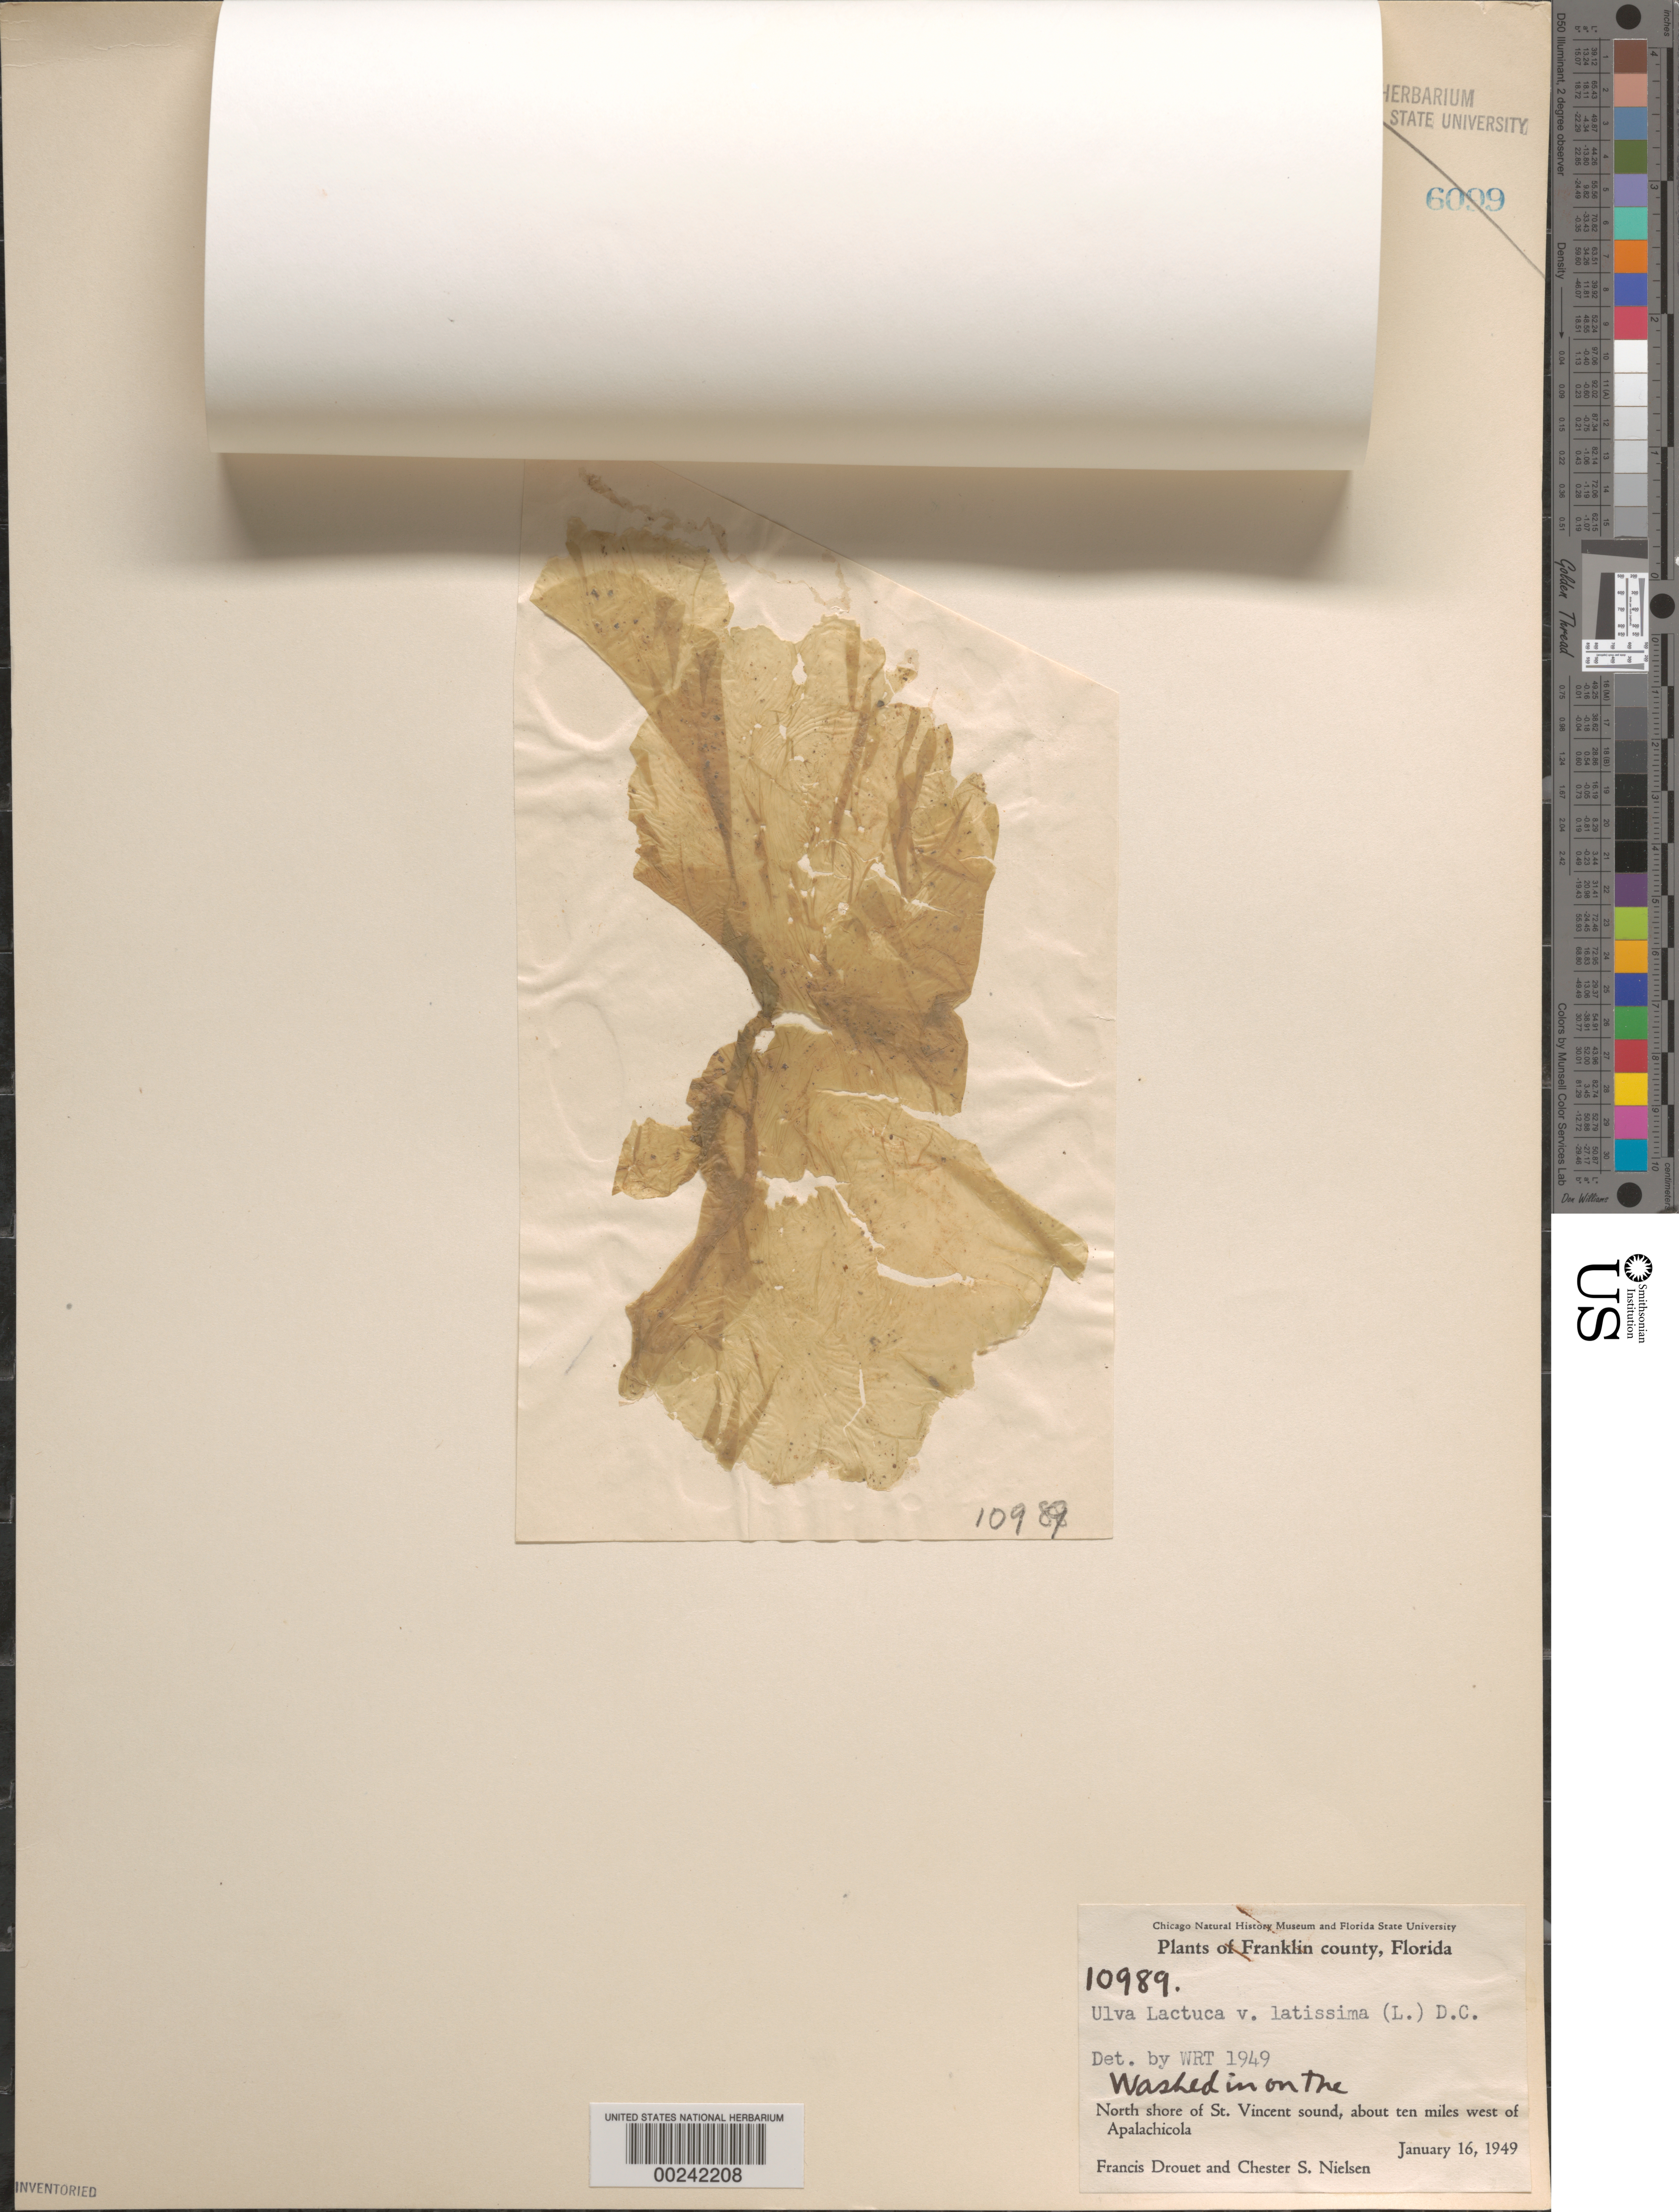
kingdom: Plantae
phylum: Chlorophyta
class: Ulvophyceae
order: Ulvales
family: Ulvaceae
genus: Ulva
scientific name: Ulva lactuca var. latissima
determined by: Taylor, William R.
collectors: F. E. Drouet & C. S. Nielsen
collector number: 10989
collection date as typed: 16 Jan 1949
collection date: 1949-01-16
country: United States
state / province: Florida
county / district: Franklin County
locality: St. Vincent Sound ca. 10 miles west of Apalachicola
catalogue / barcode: US 20597